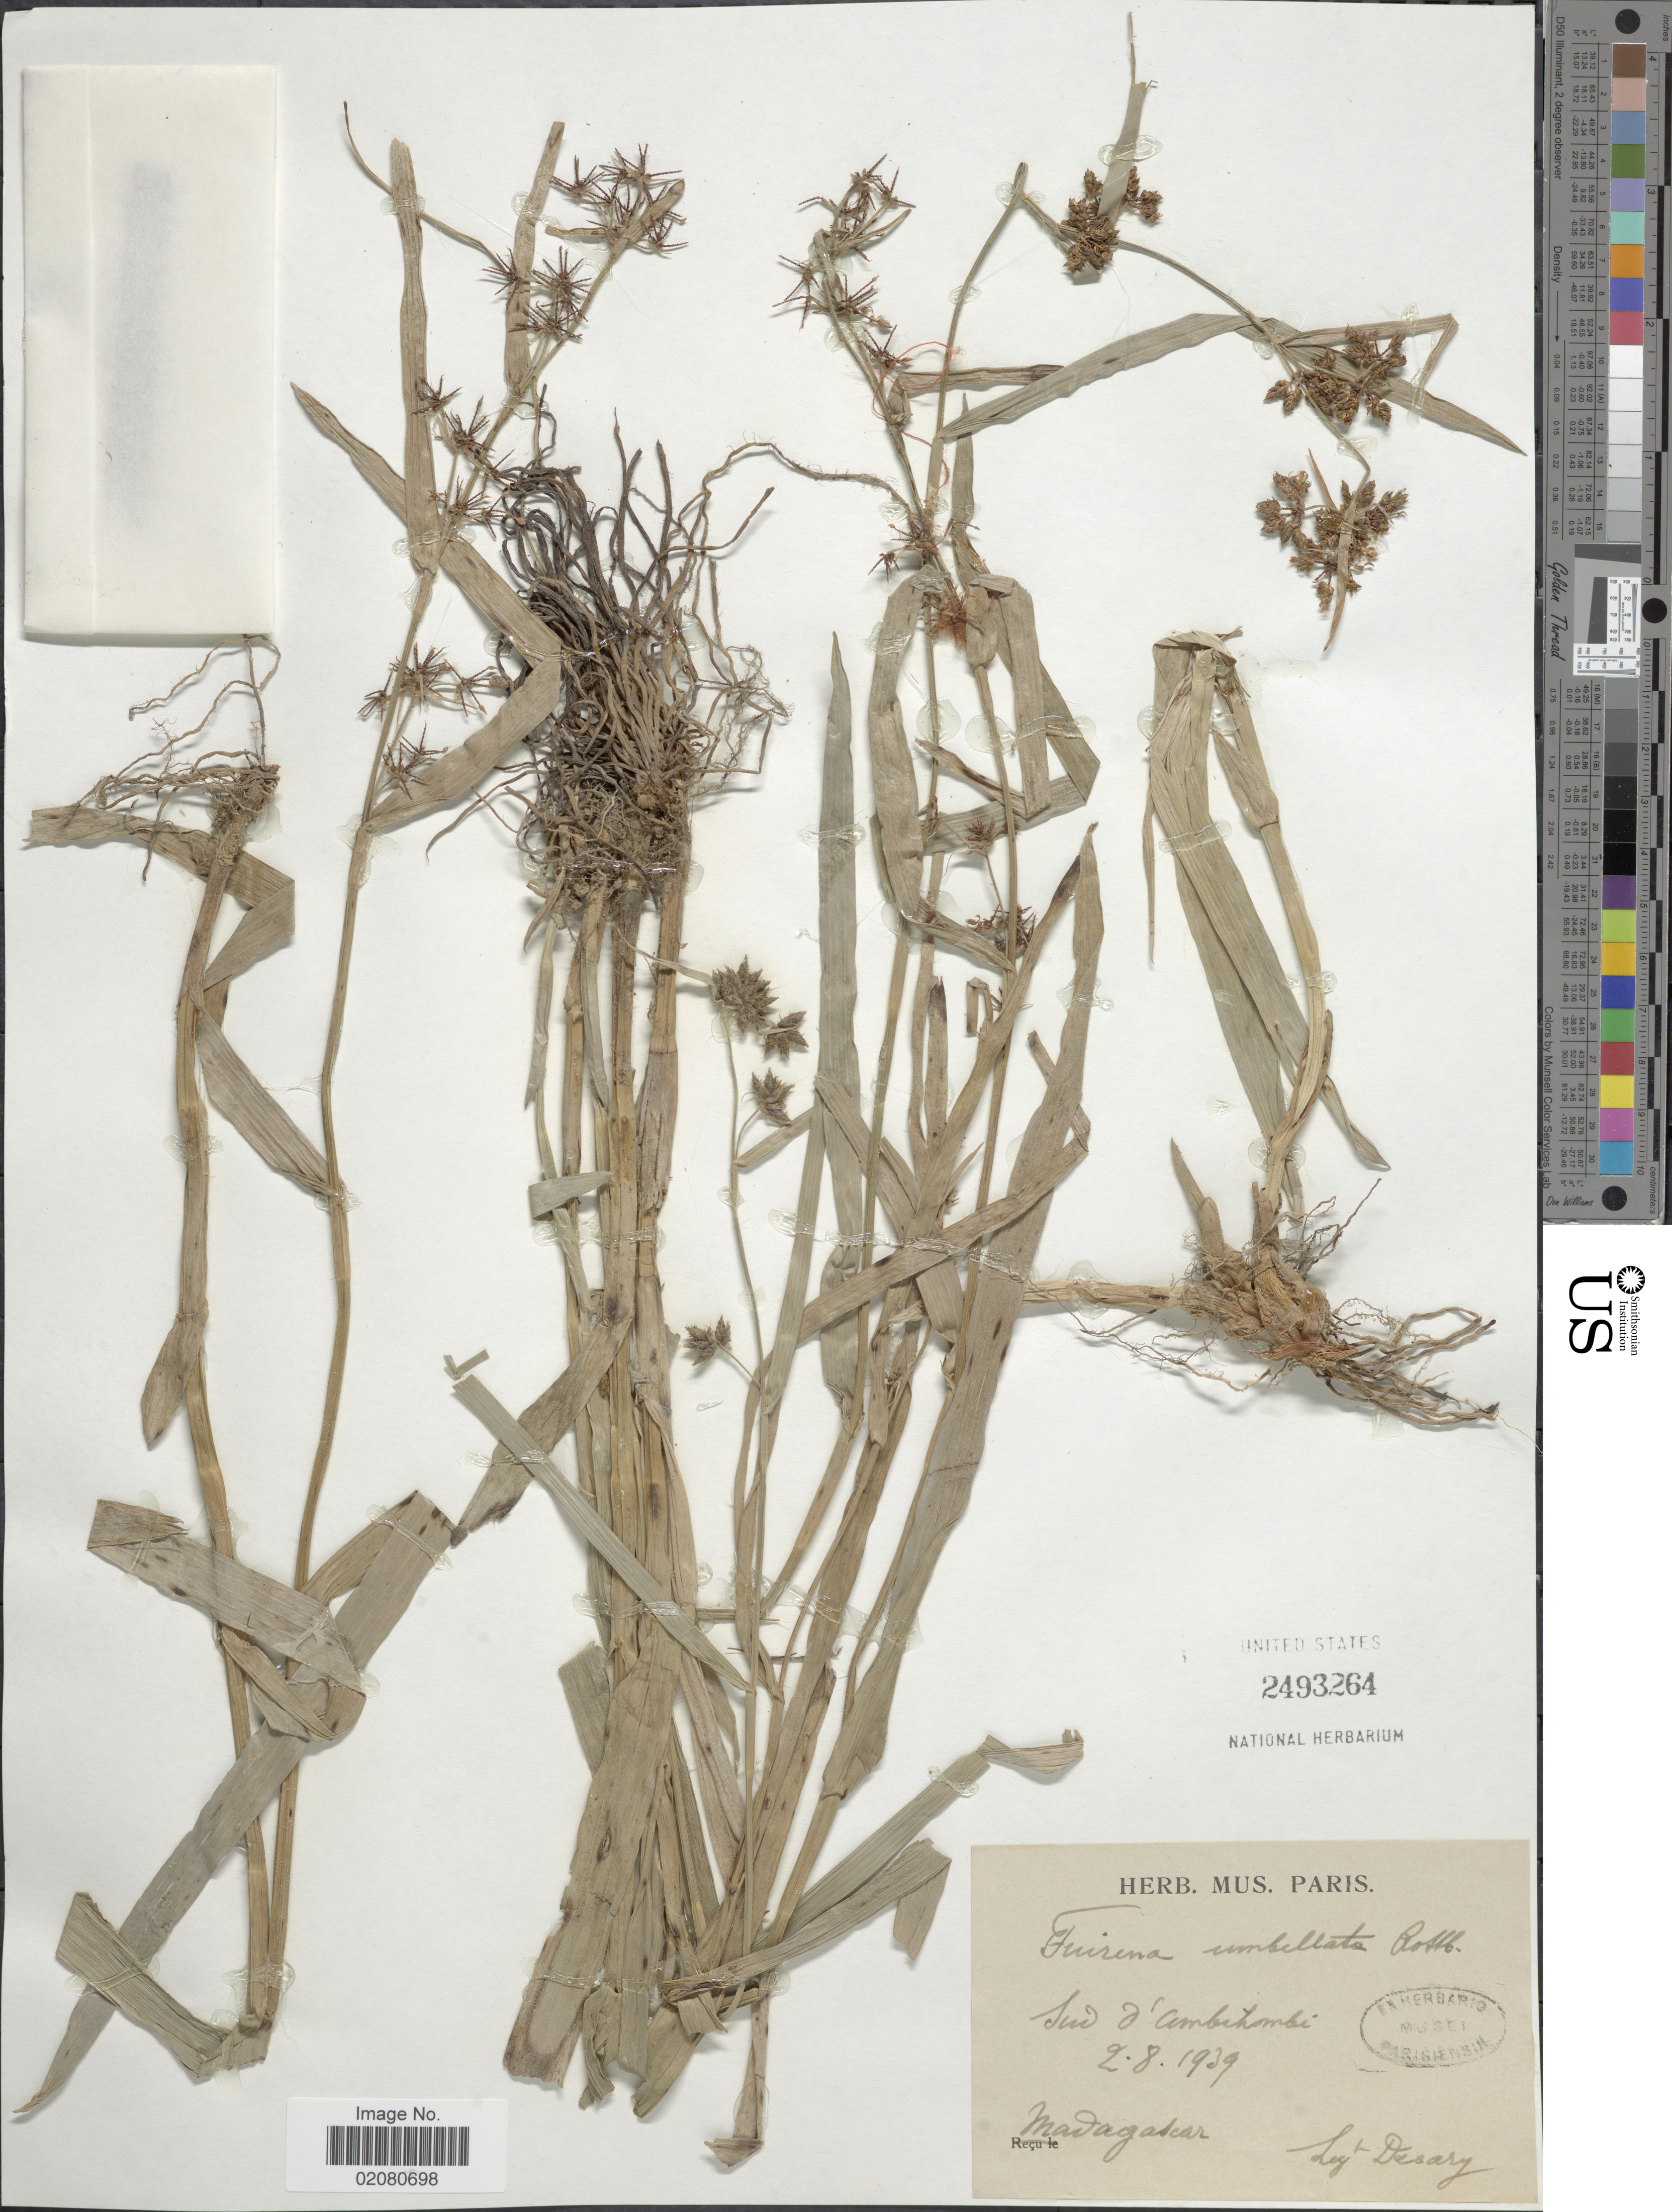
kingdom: Plantae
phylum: Tracheophyta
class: Liliopsida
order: Poales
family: Cyperaceae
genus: Fuirena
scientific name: Fuirena umbellata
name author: Rottb.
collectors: Decary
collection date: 1939-08-02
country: Madagascar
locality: Sud d'Ambilombe, Madagascar.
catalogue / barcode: US 2493264